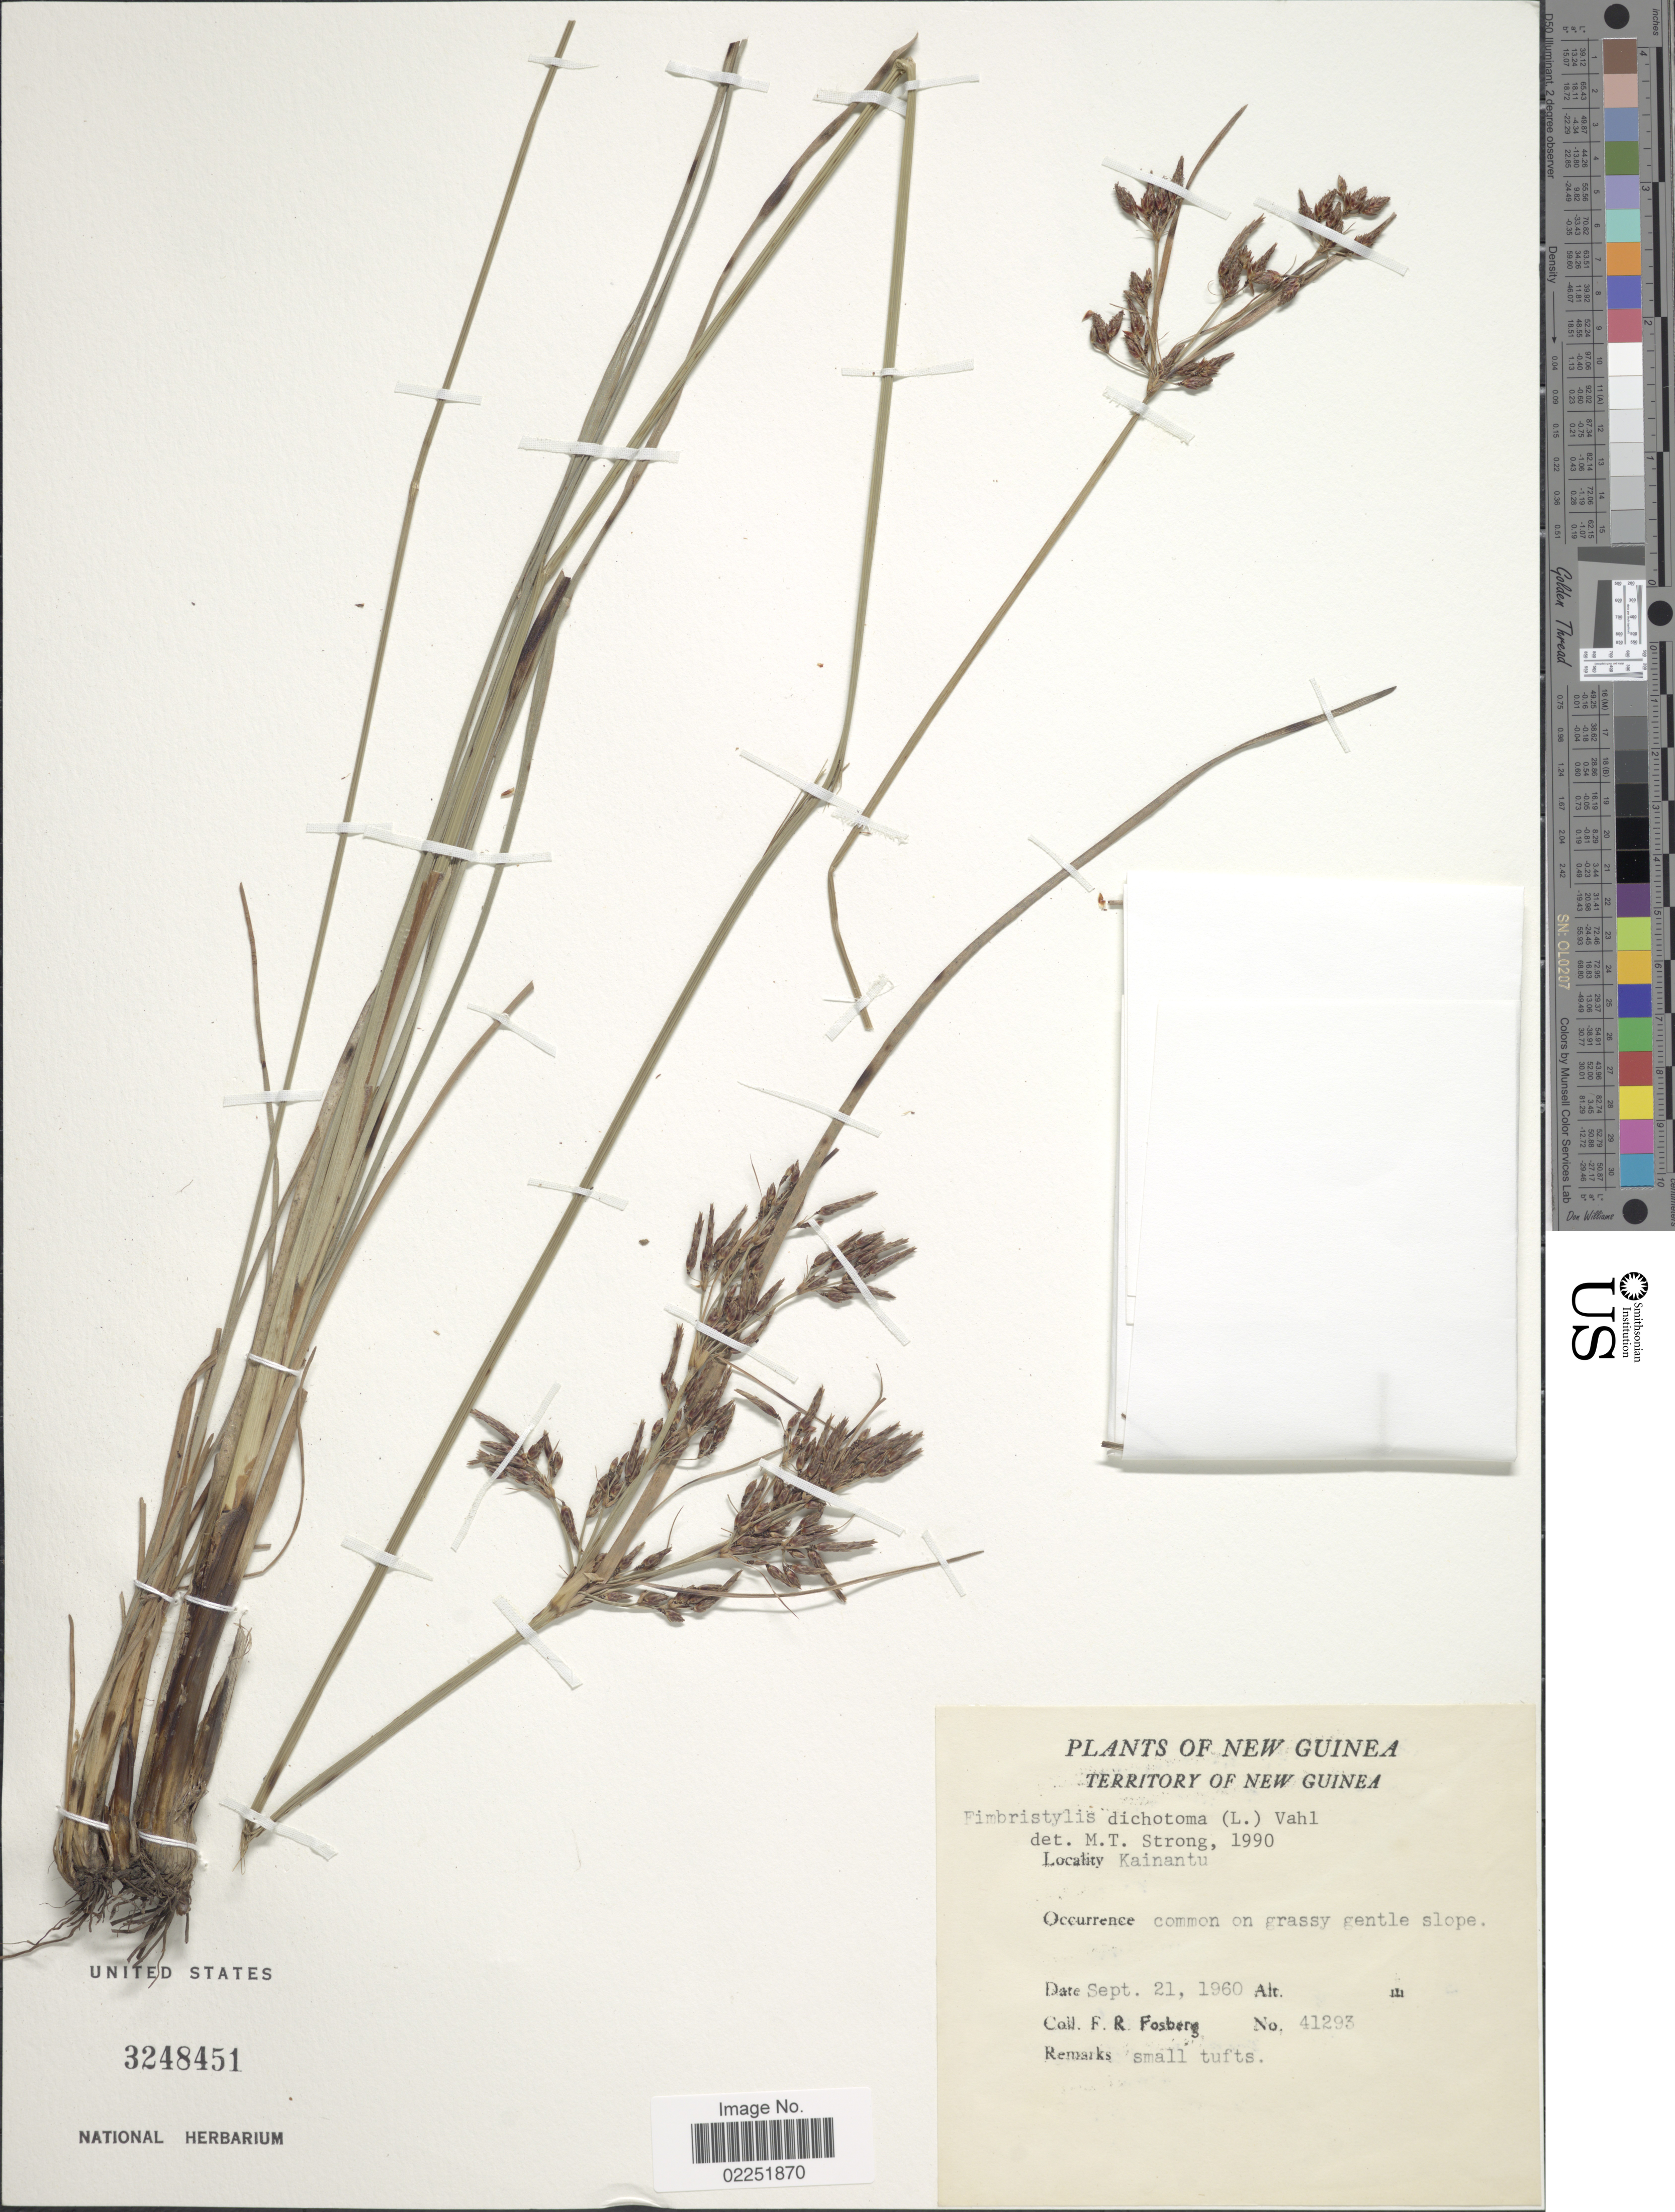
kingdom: Plantae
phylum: Tracheophyta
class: Liliopsida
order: Poales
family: Cyperaceae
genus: Fimbristylis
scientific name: Fimbristylis dichotoma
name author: (L.) Vahl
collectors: F. R. Fosberg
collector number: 41293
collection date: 1960-09-21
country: Papua New Guinea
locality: New Guinea, Territory of New Guinea. Kainantu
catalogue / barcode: US 3248451